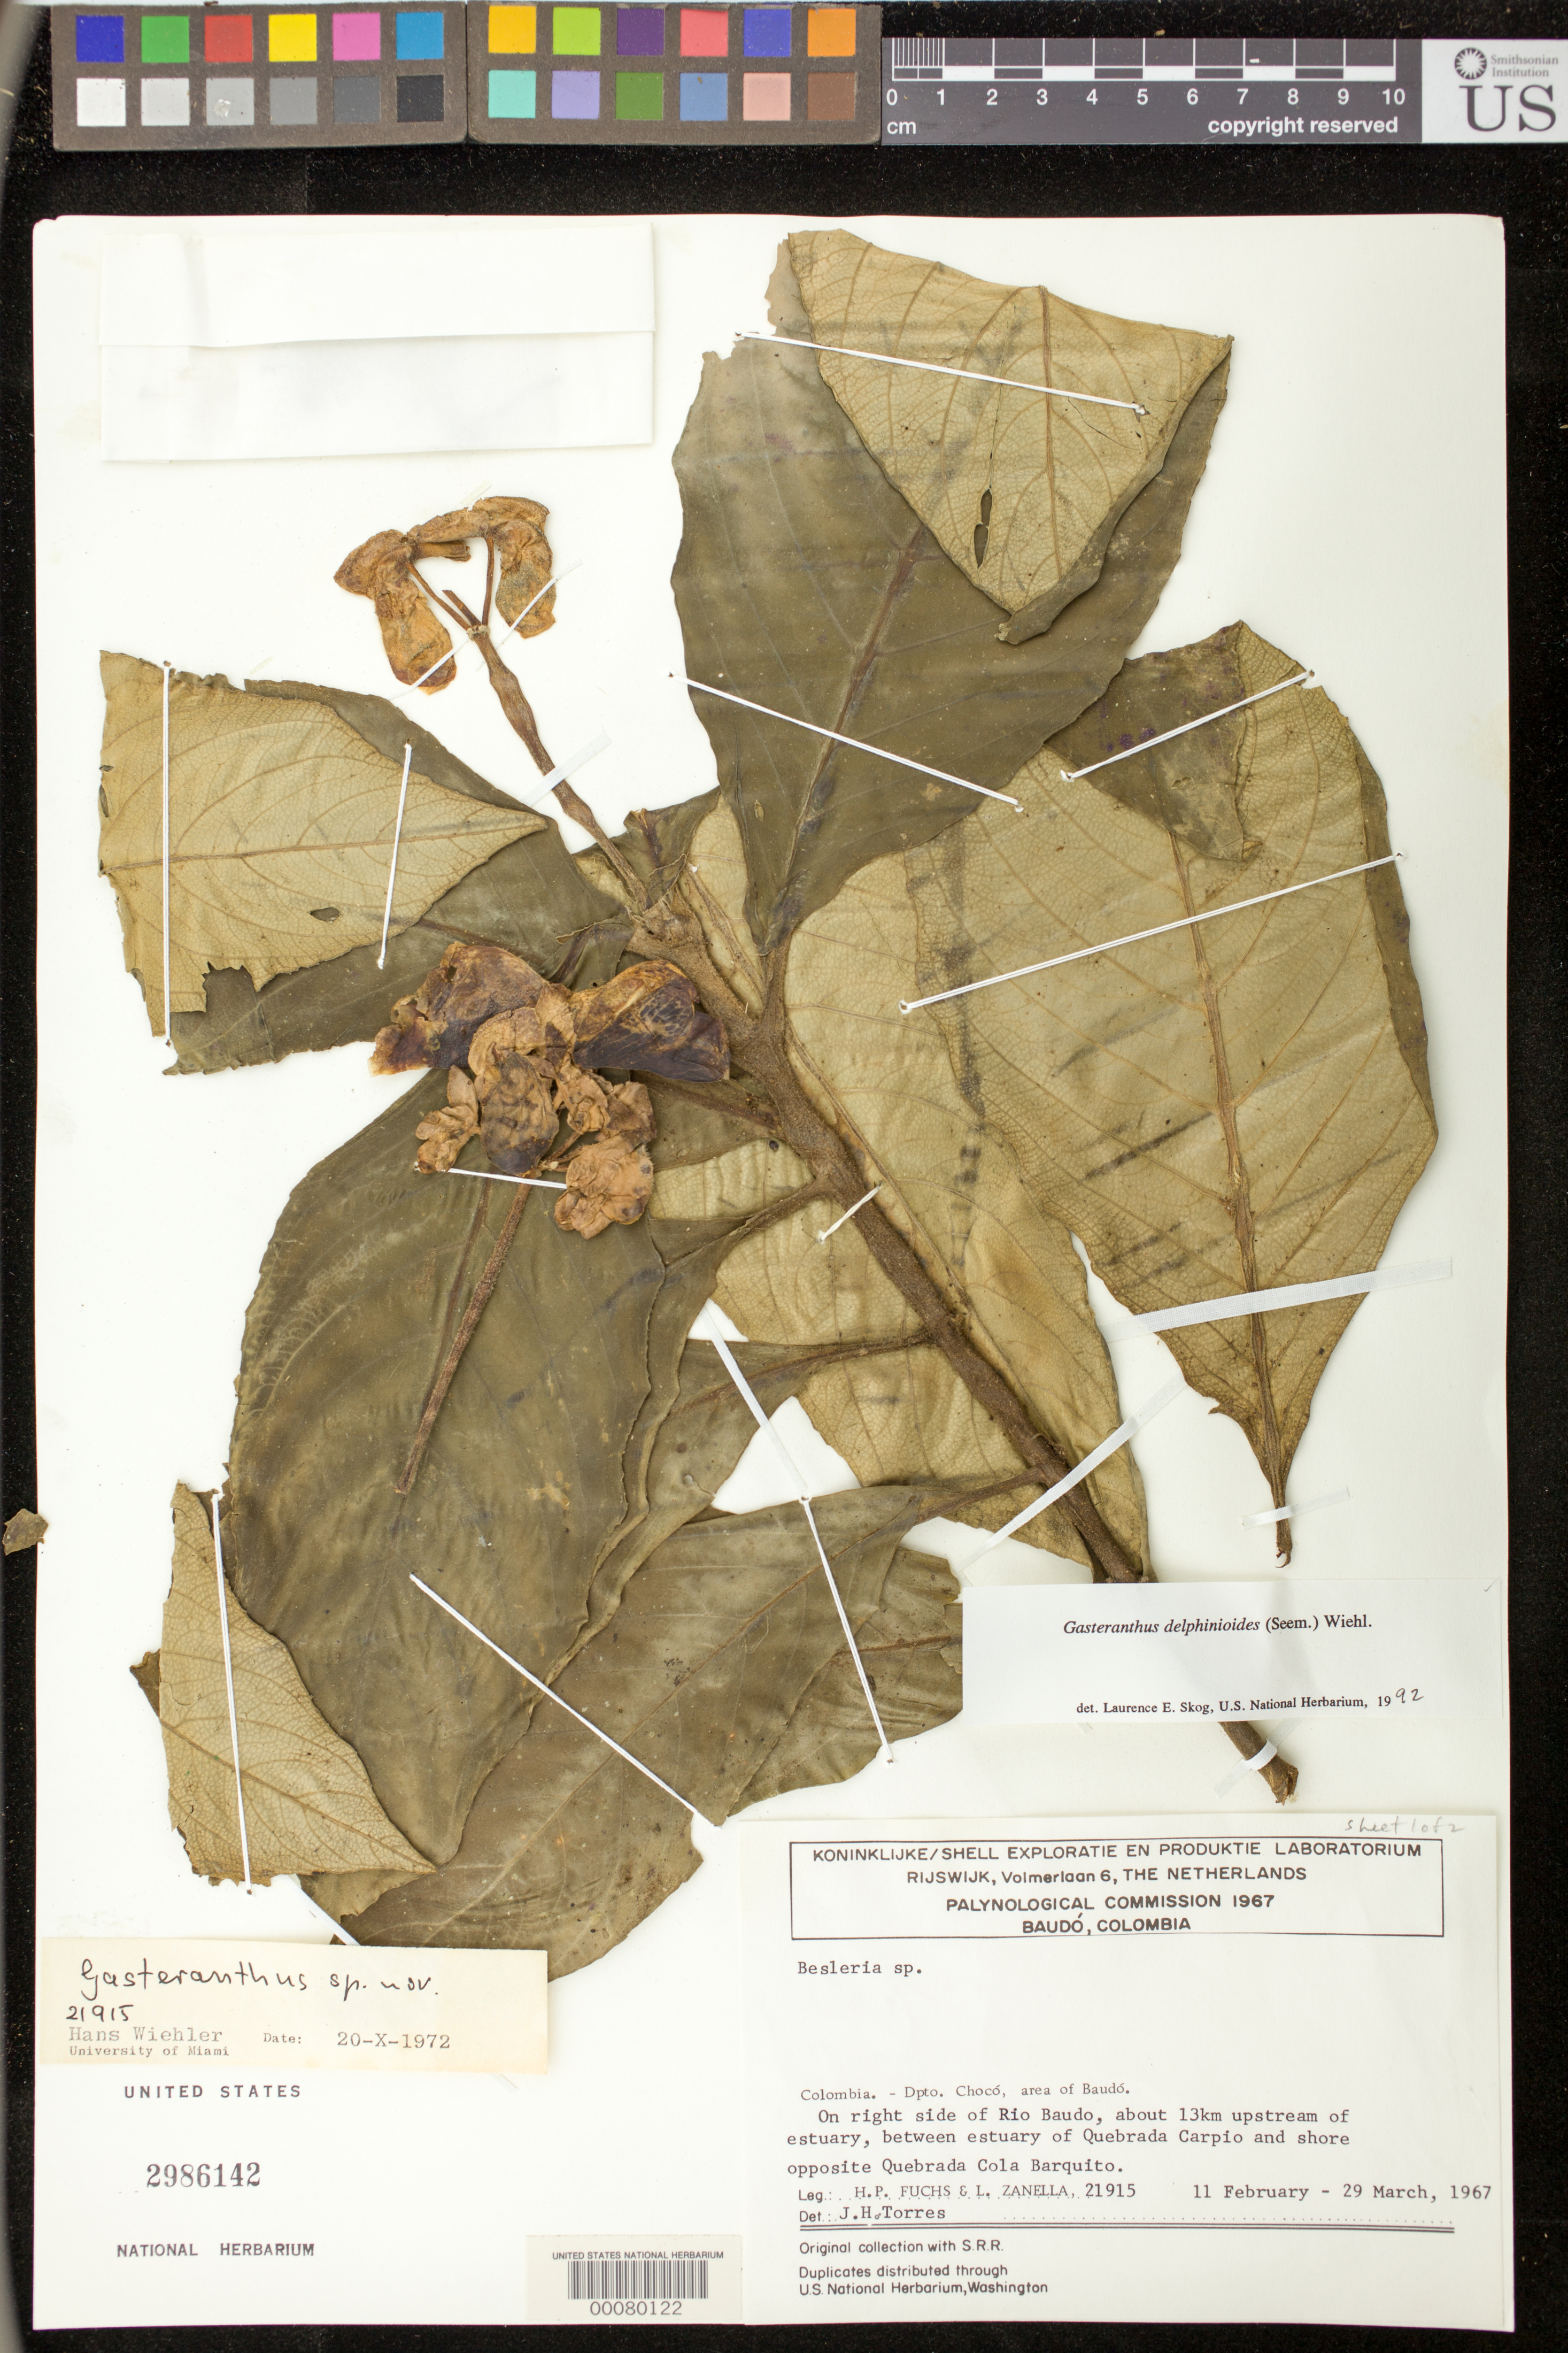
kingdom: Plantae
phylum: Tracheophyta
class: Magnoliopsida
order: Lamiales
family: Gesneriaceae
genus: Gasteranthus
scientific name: Gasteranthus delphinioides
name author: (Seem.) Wiehler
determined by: Skog, Laurence E.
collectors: H. P. Fuchs & L. Zanella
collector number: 21915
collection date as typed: Feb-Mar 1967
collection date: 1967-02/1967-03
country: Colombia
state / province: Chocó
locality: Area of Baudó. On right side of Rio Baudo, about 13 km upstream of estuary, between estuary of Quebrada Carpio and shore opposite Quebrada Cola Barqito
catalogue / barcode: US 2986142